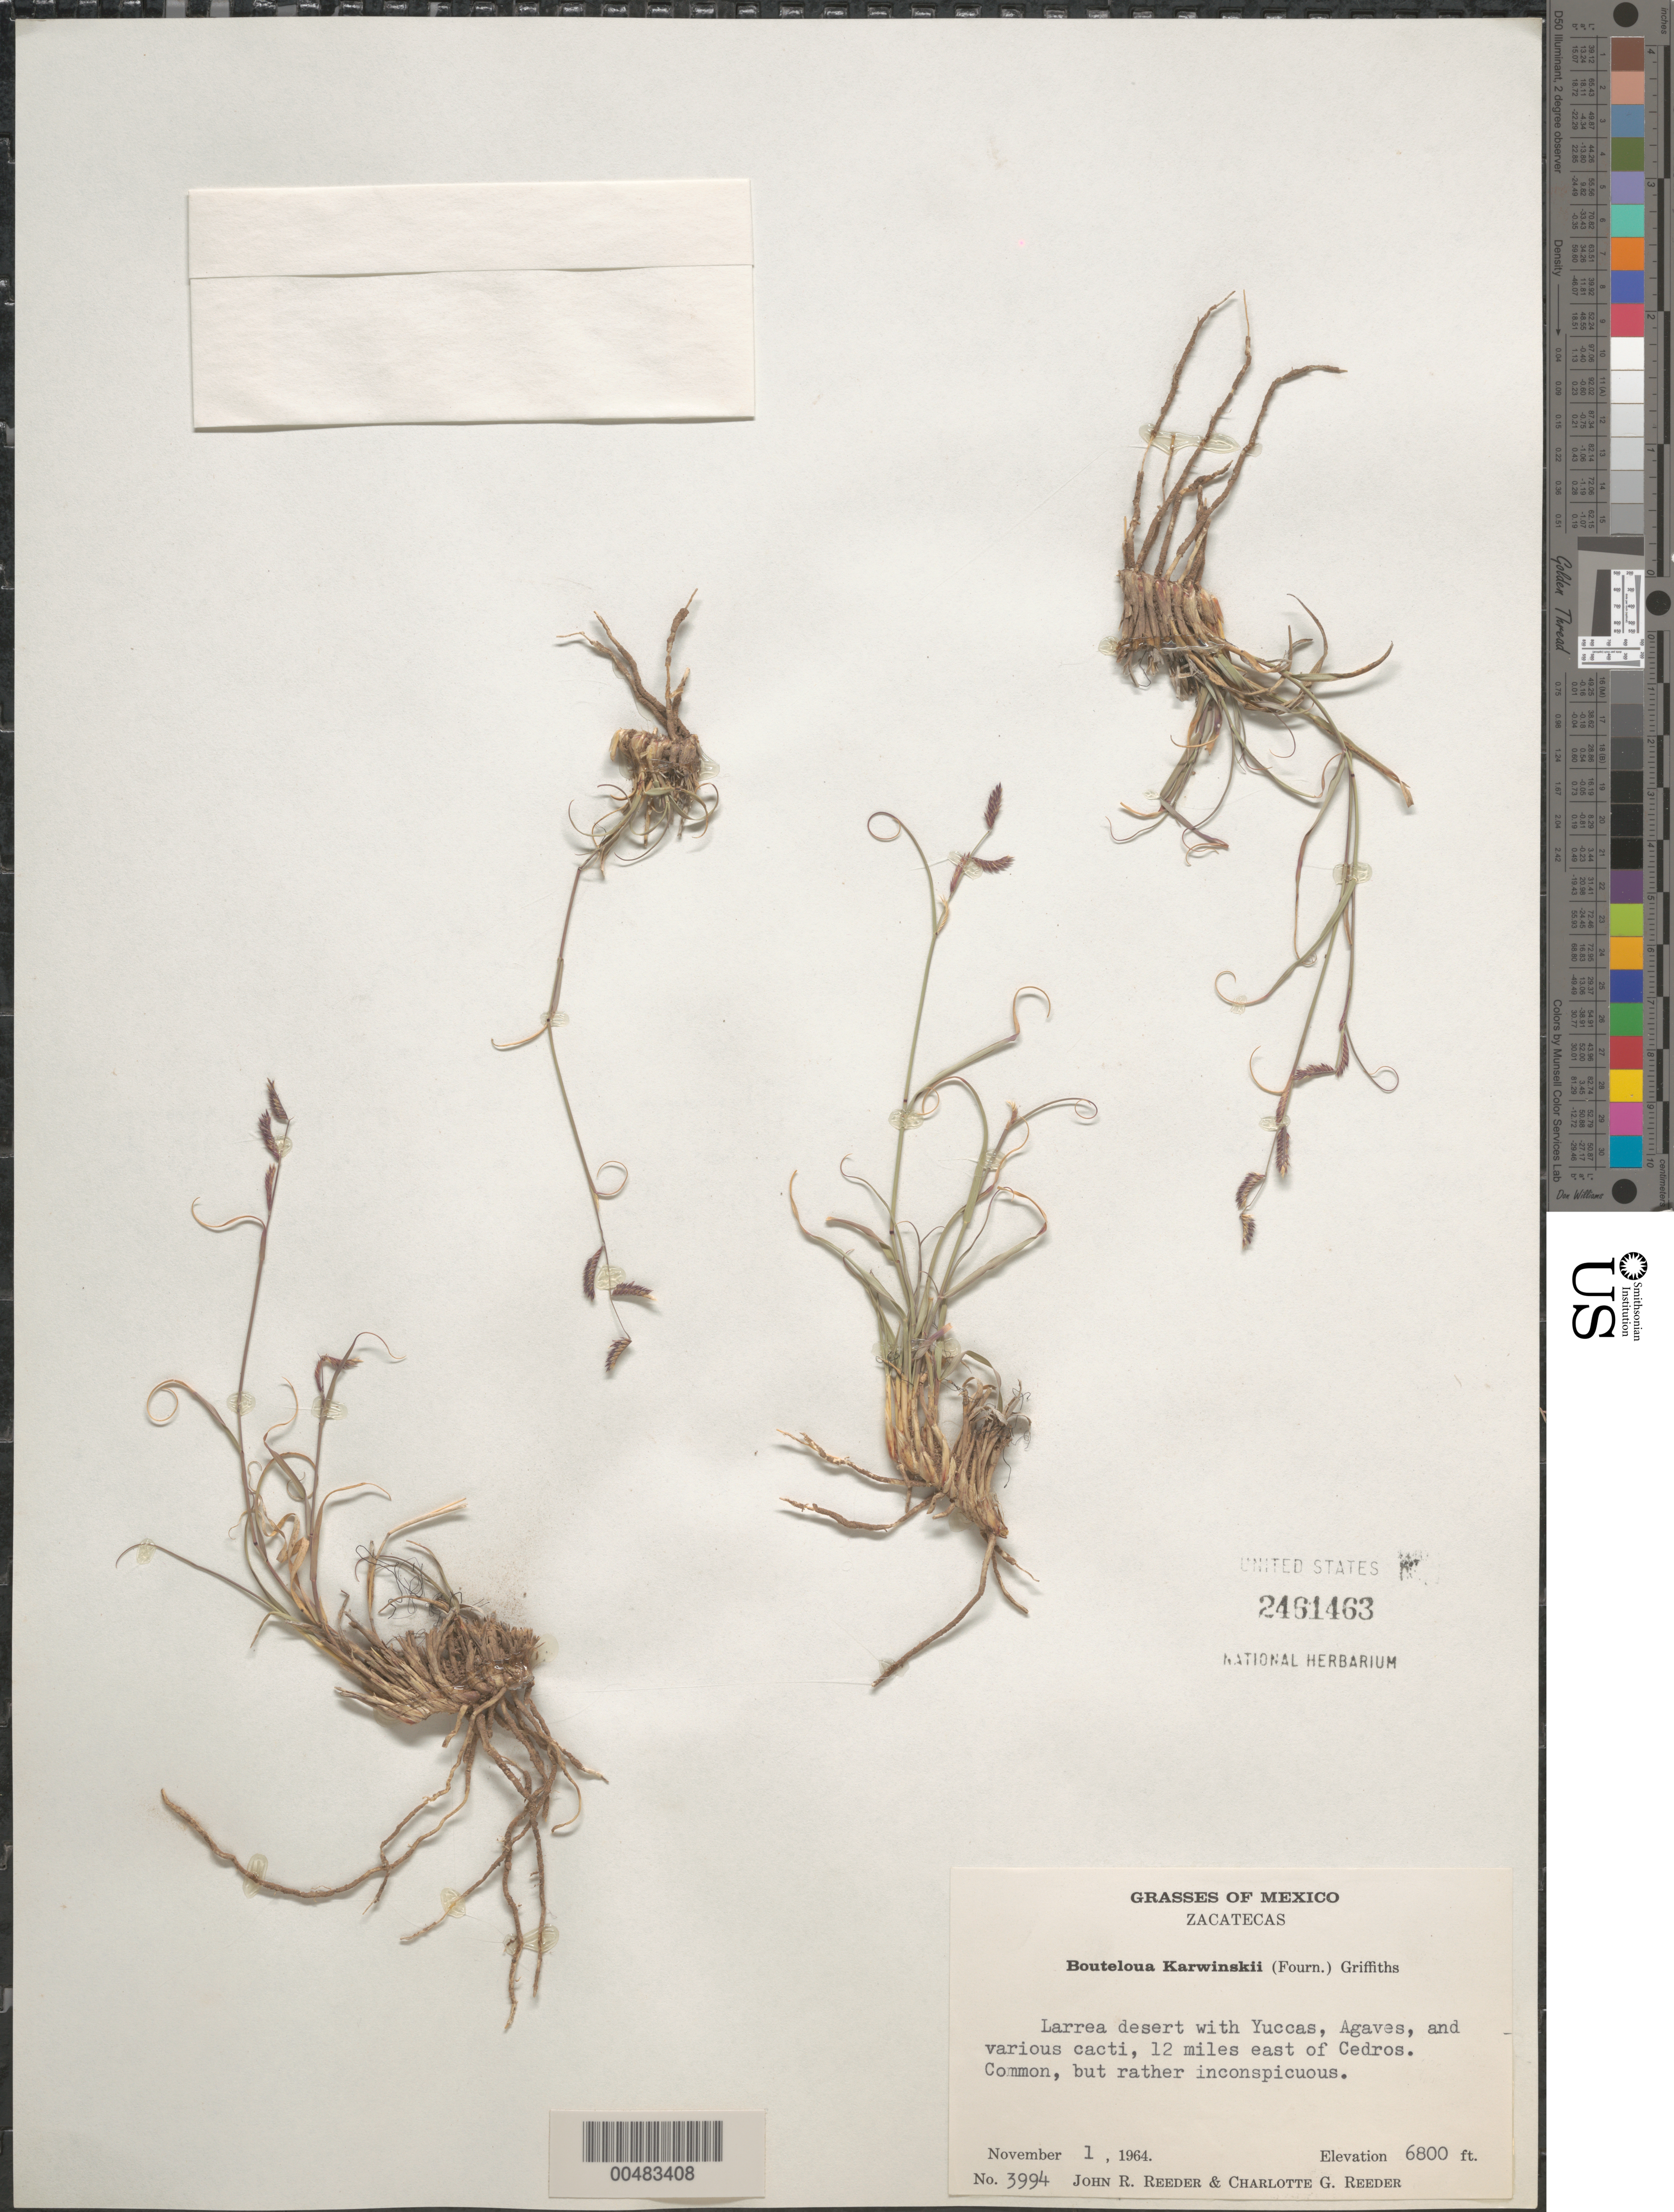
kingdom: Plantae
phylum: Tracheophyta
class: Liliopsida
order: Poales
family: Poaceae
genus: Bouteloua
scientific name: Bouteloua karwinskii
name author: (E. Fourn.) Griffiths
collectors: J. R. Reeder & C. G. Reeder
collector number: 3994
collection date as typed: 1 Nov 1964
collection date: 1964-11-01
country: Mexico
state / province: Zacatecas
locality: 12 mi W of Cedros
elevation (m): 2073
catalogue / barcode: US 2461463